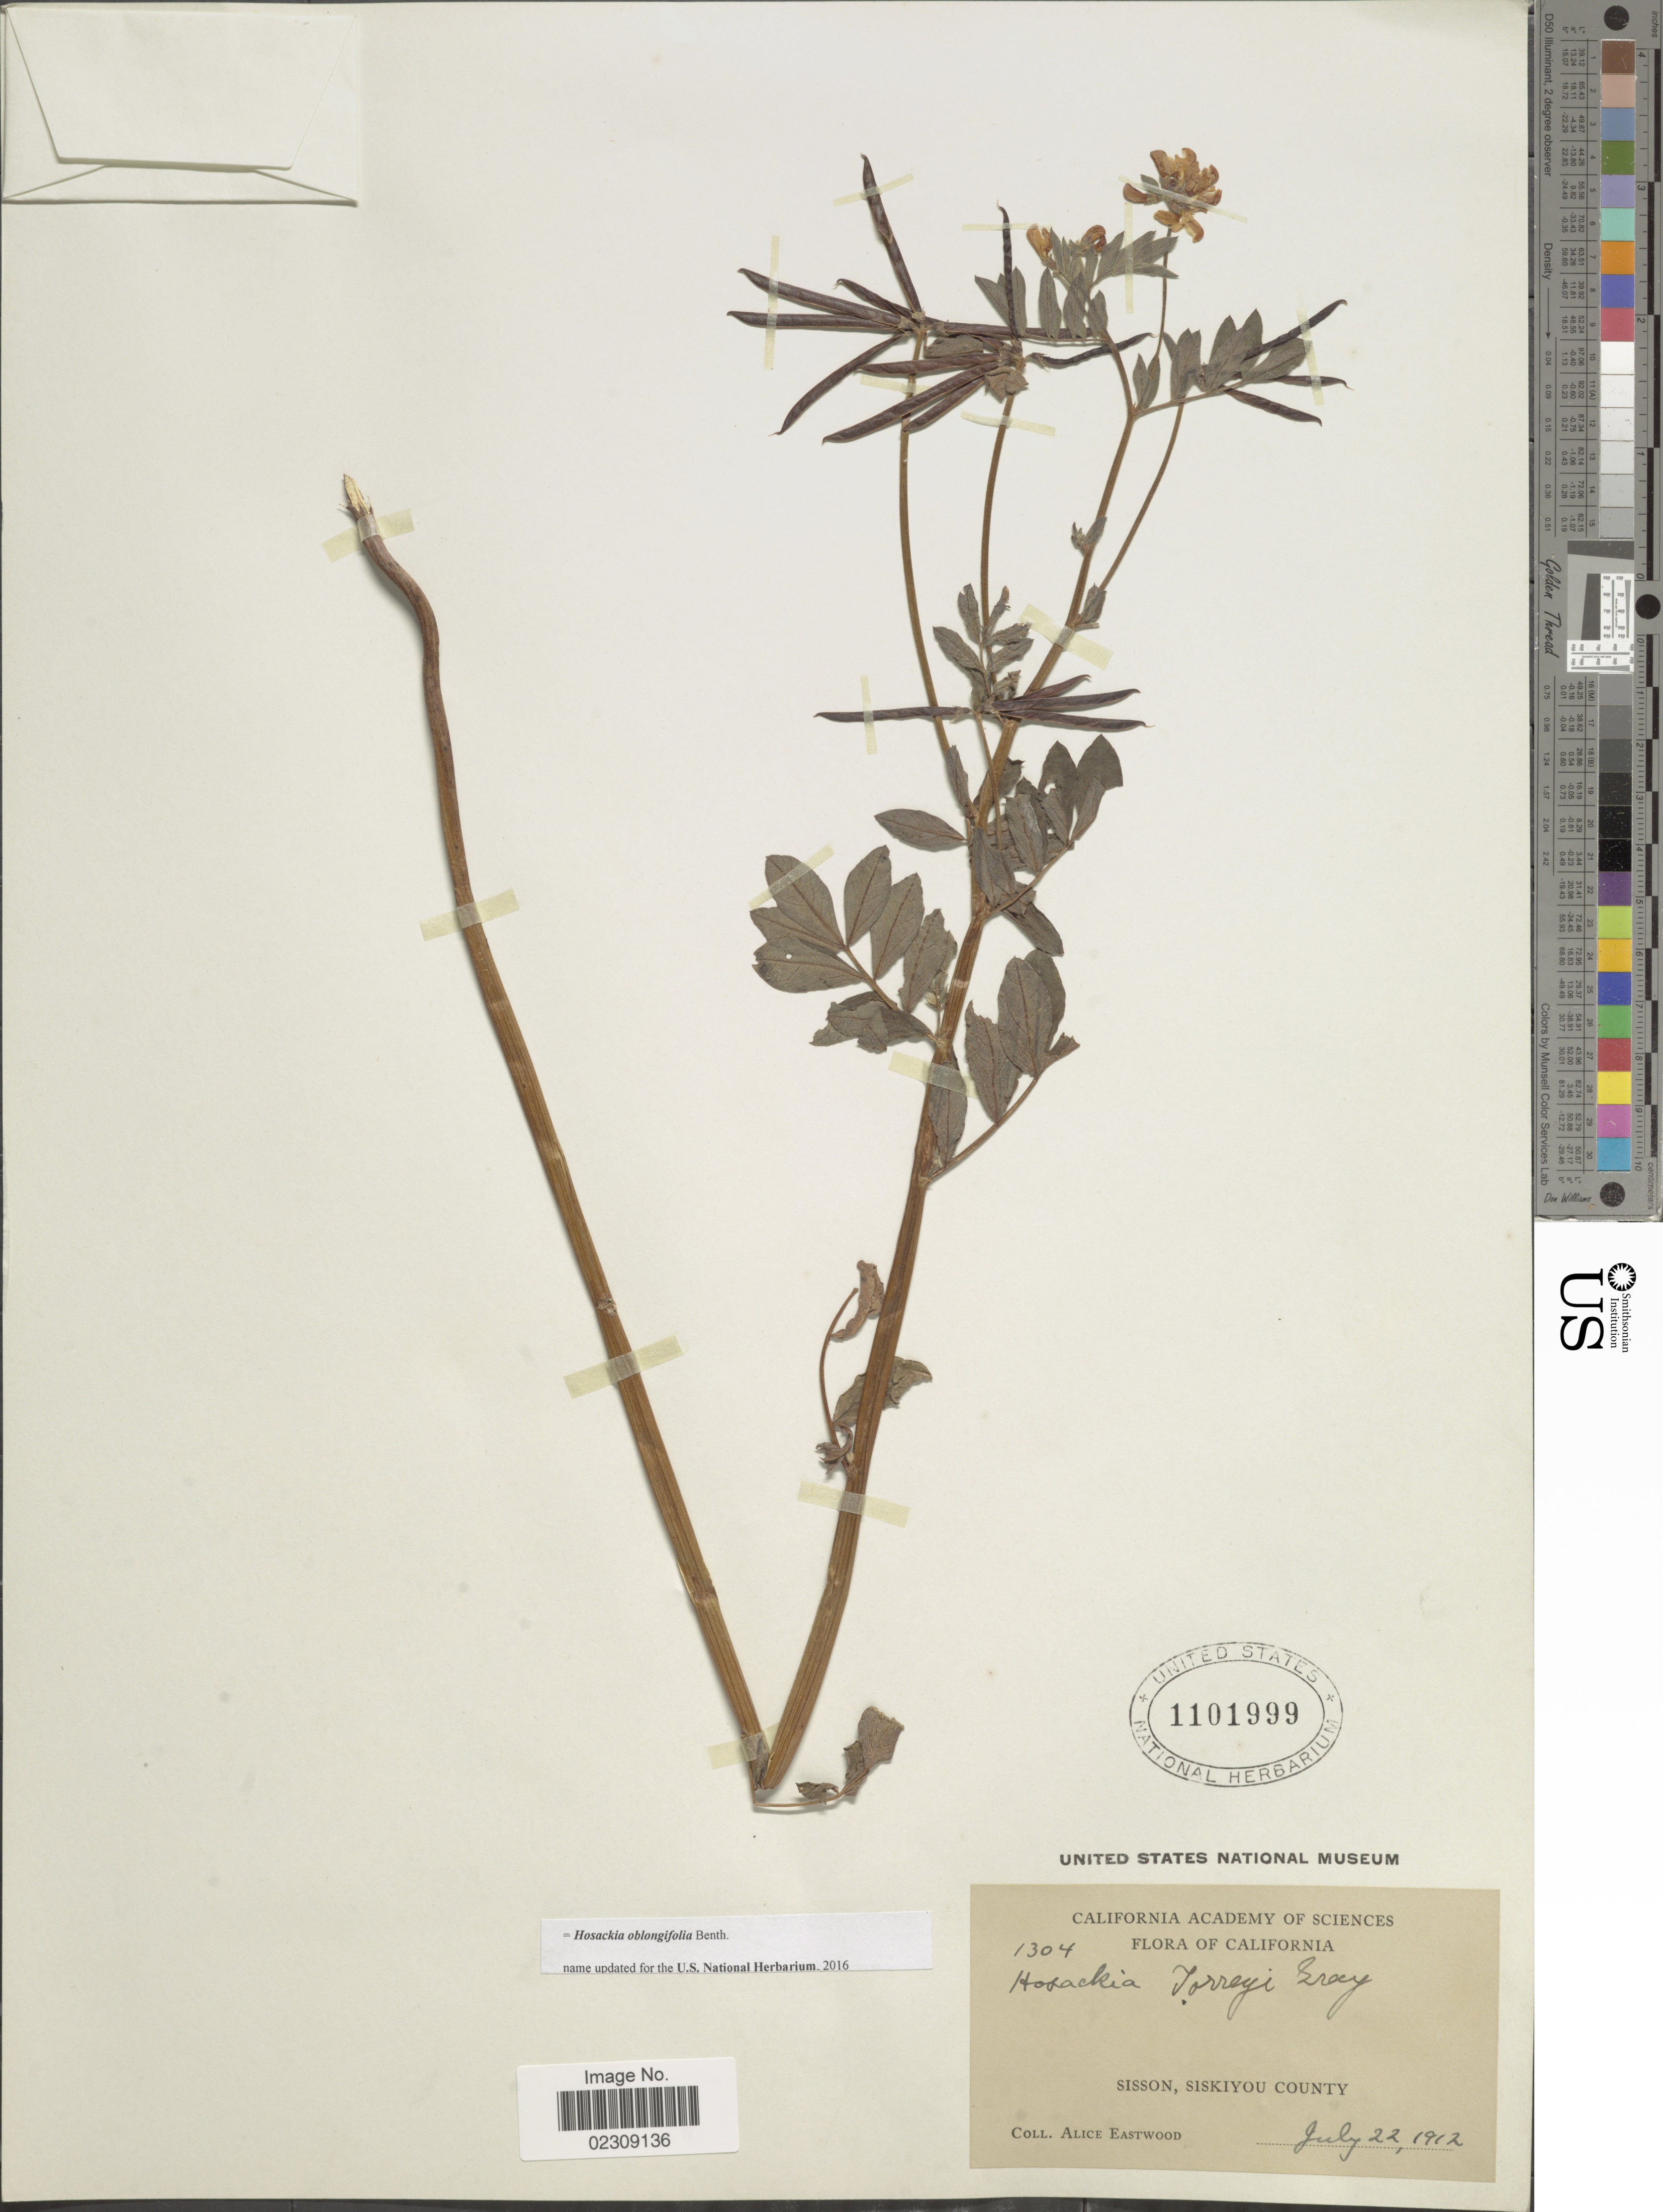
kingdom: Plantae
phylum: Tracheophyta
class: Magnoliopsida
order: Fabales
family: Fabaceae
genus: Hosackia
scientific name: Hosackia oblongifolia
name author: Benth.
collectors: A. Eastwood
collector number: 1304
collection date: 1912-07-22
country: United States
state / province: California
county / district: Siskiyou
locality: Sisson, Siskiyou County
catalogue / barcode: US 1101999